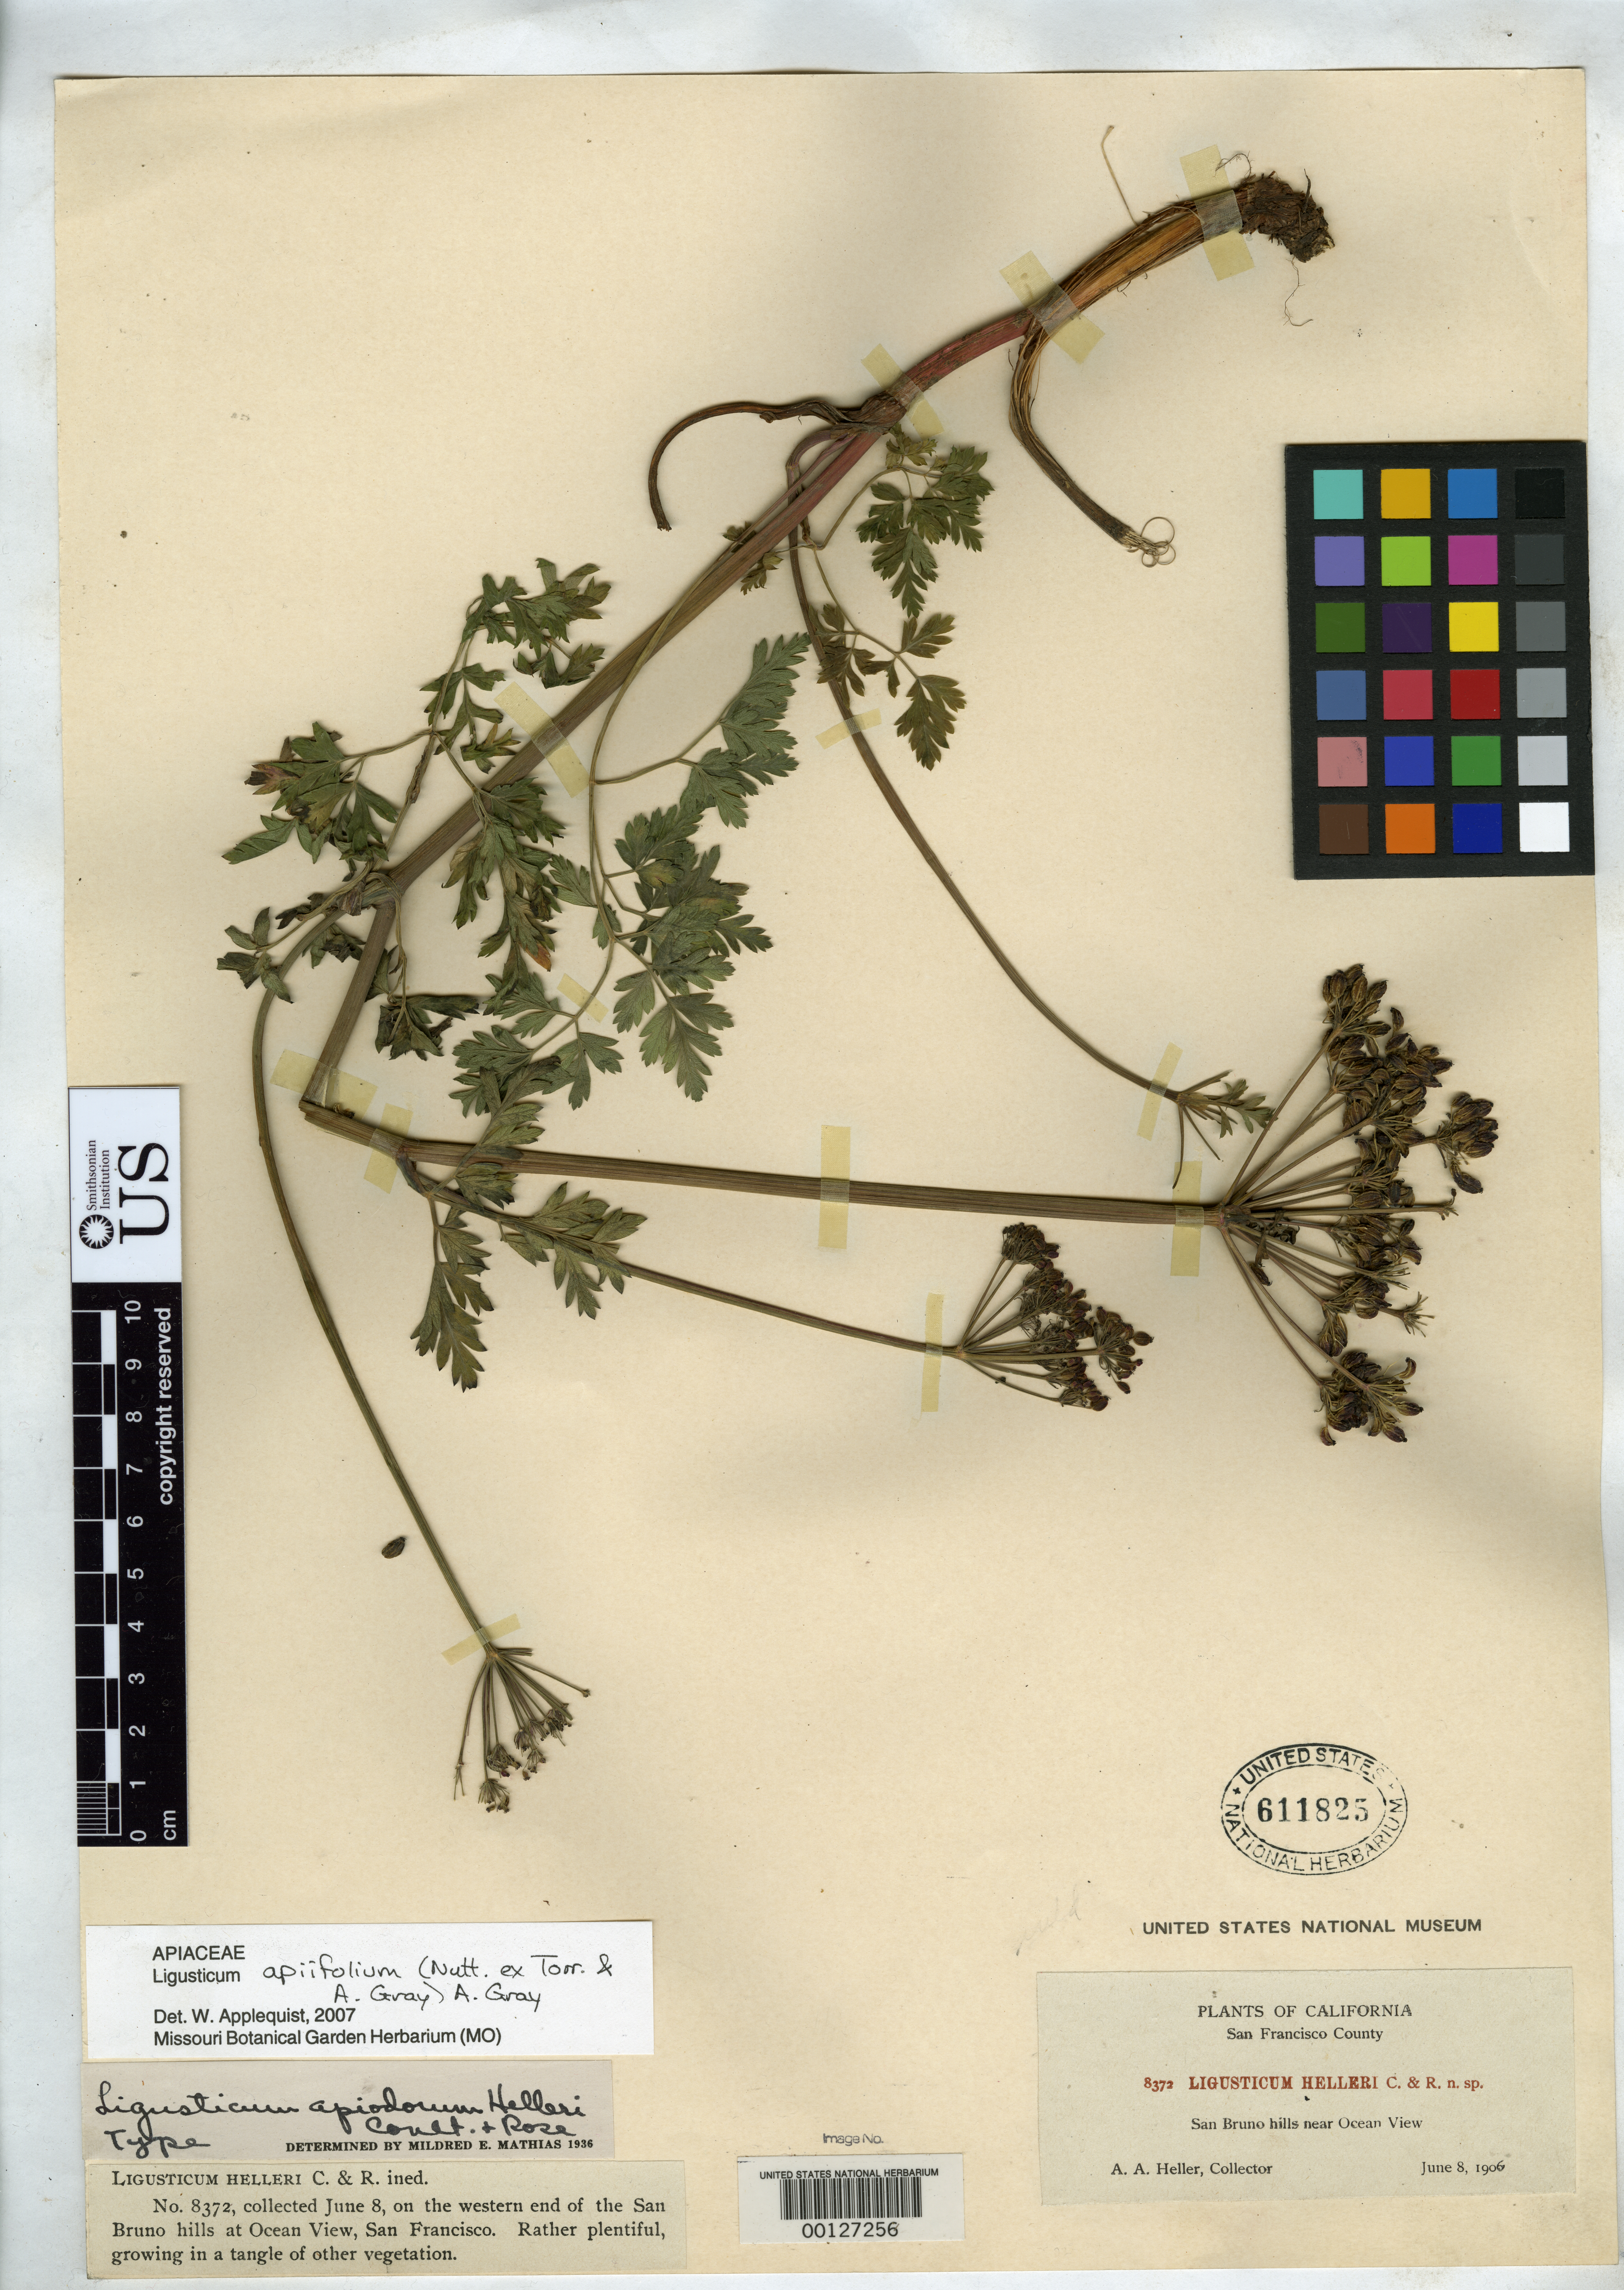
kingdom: Plantae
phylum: Tracheophyta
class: Magnoliopsida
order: Apiales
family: Apiaceae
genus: Ligusticum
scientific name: Ligusticum apiodorum var. helleri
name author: J.M. Coult. & Rose ex Mathias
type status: Holotype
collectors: A. A. Heller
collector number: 8372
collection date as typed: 08 Jun 1906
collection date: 1906-06-08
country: United States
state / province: California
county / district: San Francisco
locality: Western end of San Bruno hills near Ocean View.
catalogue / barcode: US 611825